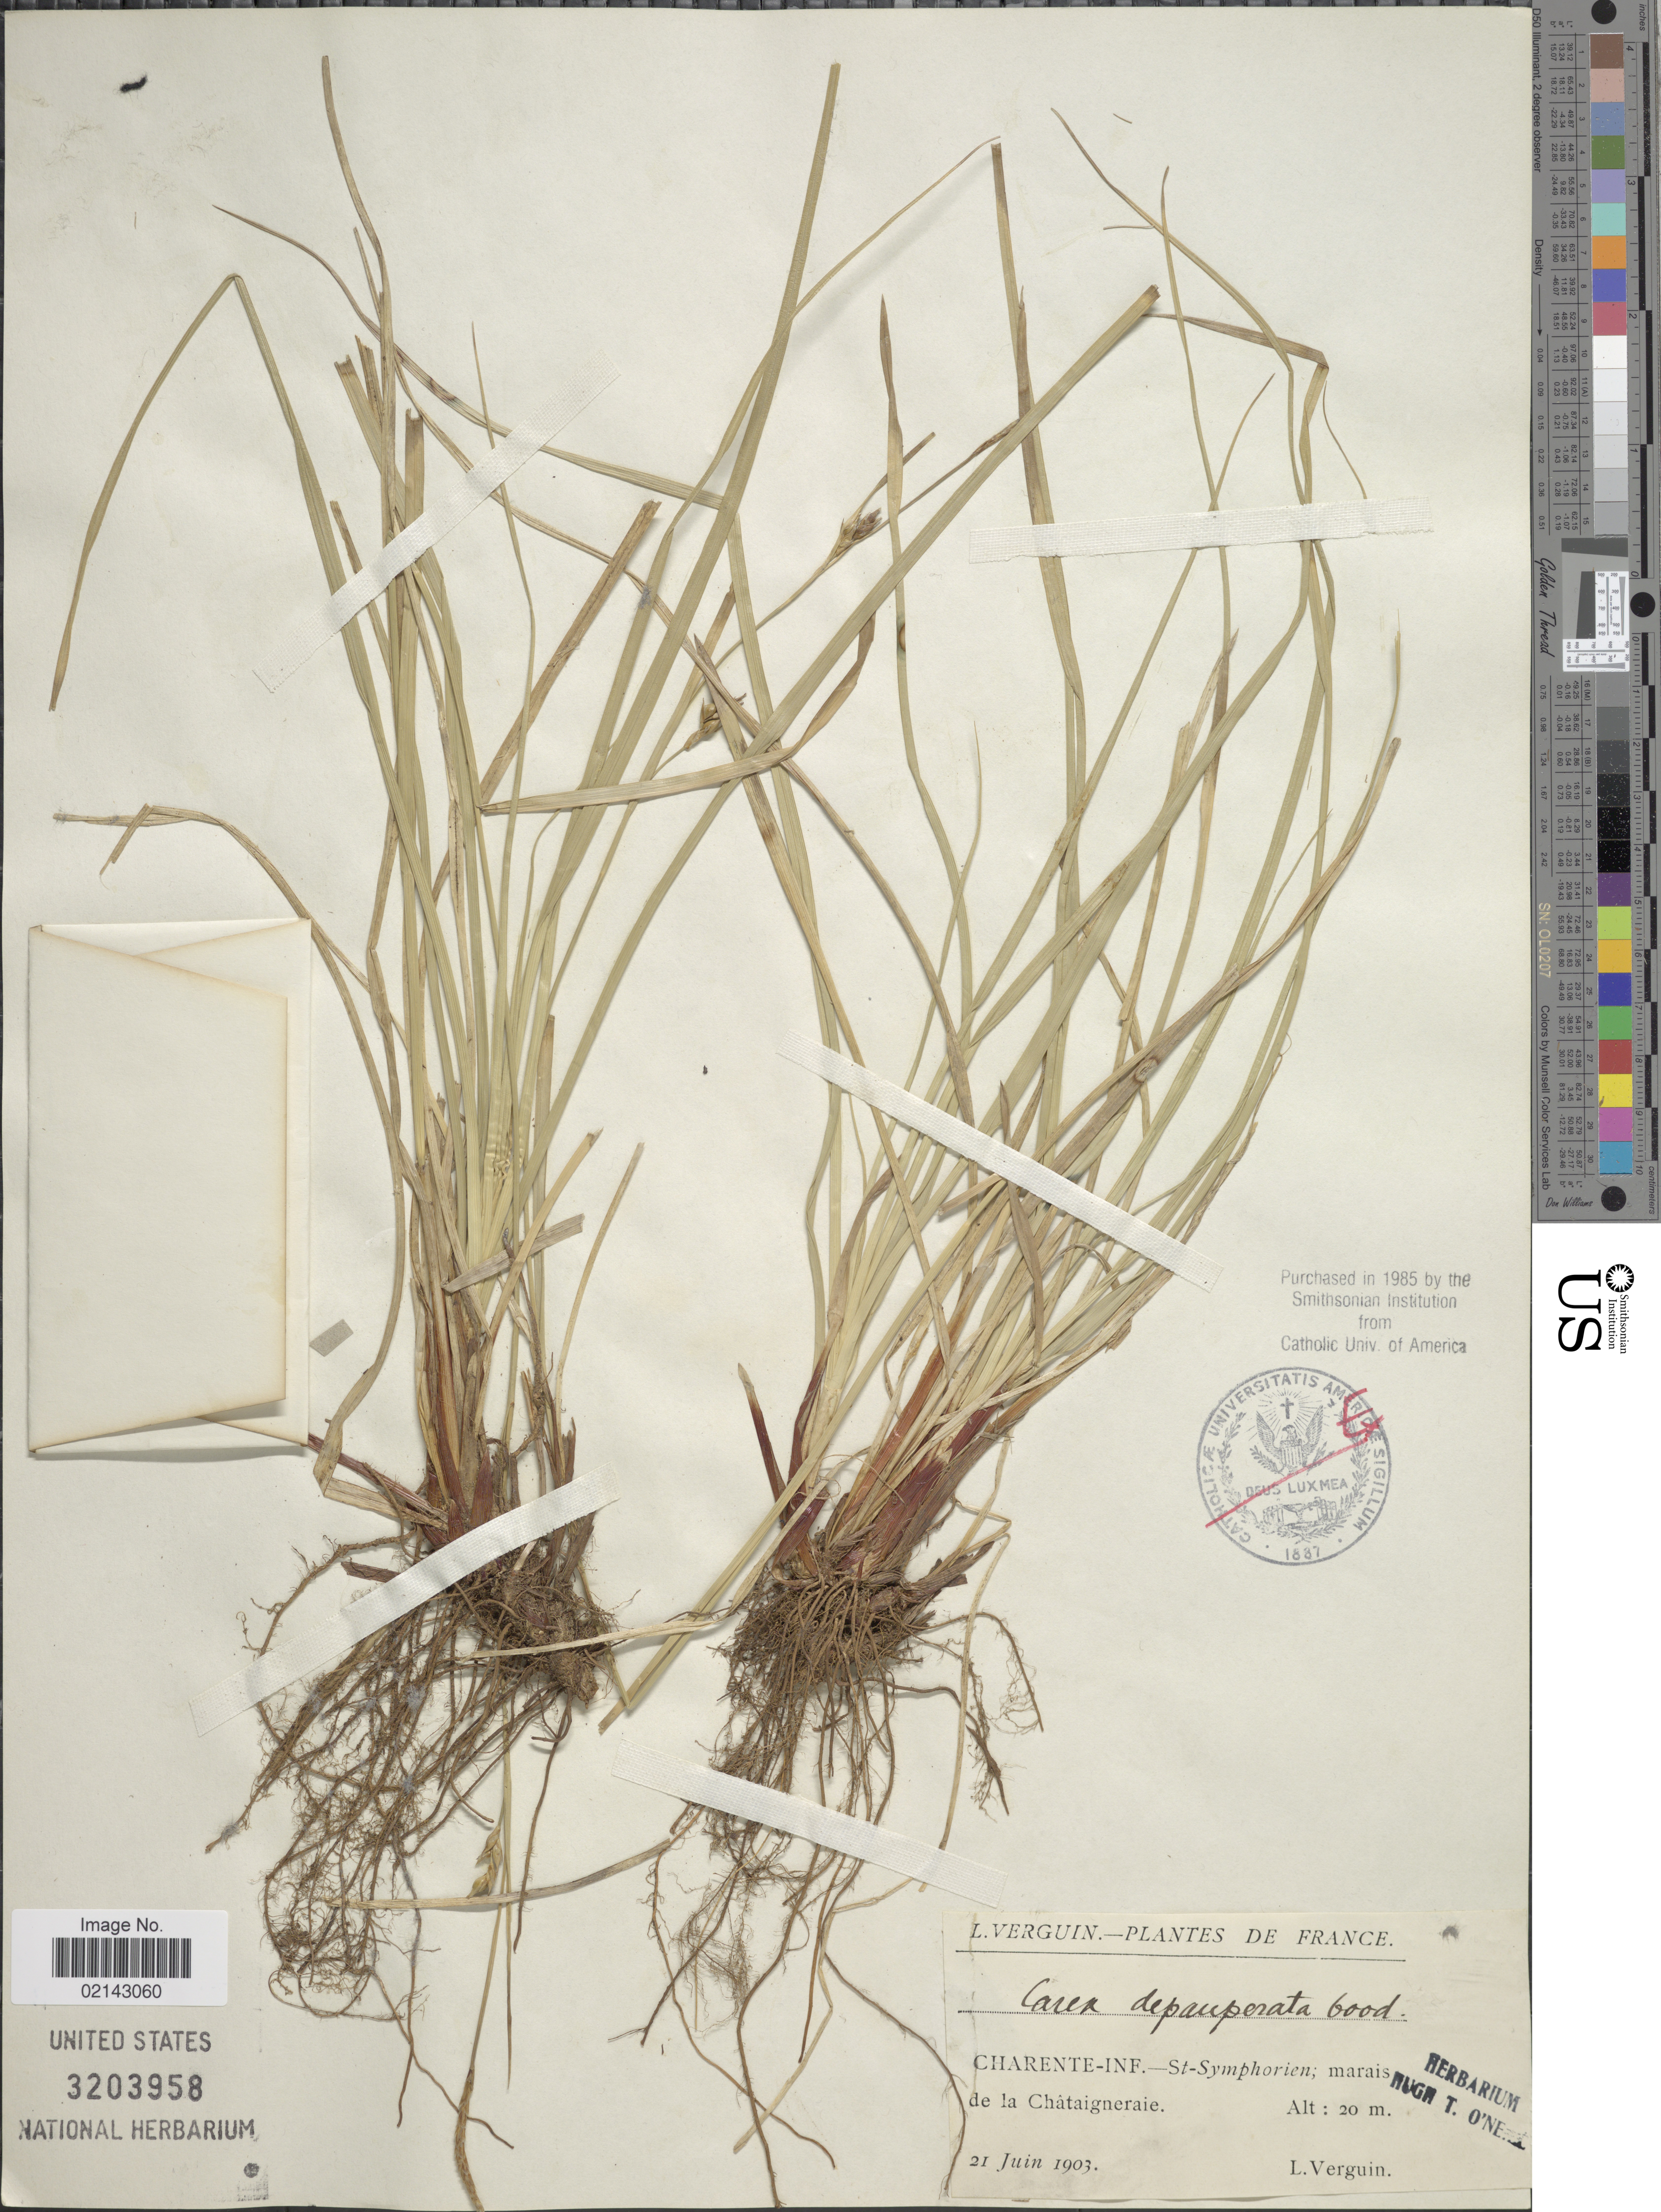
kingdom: Plantae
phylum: Tracheophyta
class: Liliopsida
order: Poales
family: Cyperaceae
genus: Carex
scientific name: Carex depauperata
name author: Curtis ex Woodw.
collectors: L. Verguin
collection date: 1903-06-21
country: France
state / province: Nouvelle-Aquitaine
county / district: Charente-Maritime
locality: Charente-Inf.- St-Symphorien; marais de la Chataigneraie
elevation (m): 20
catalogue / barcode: US 3203958